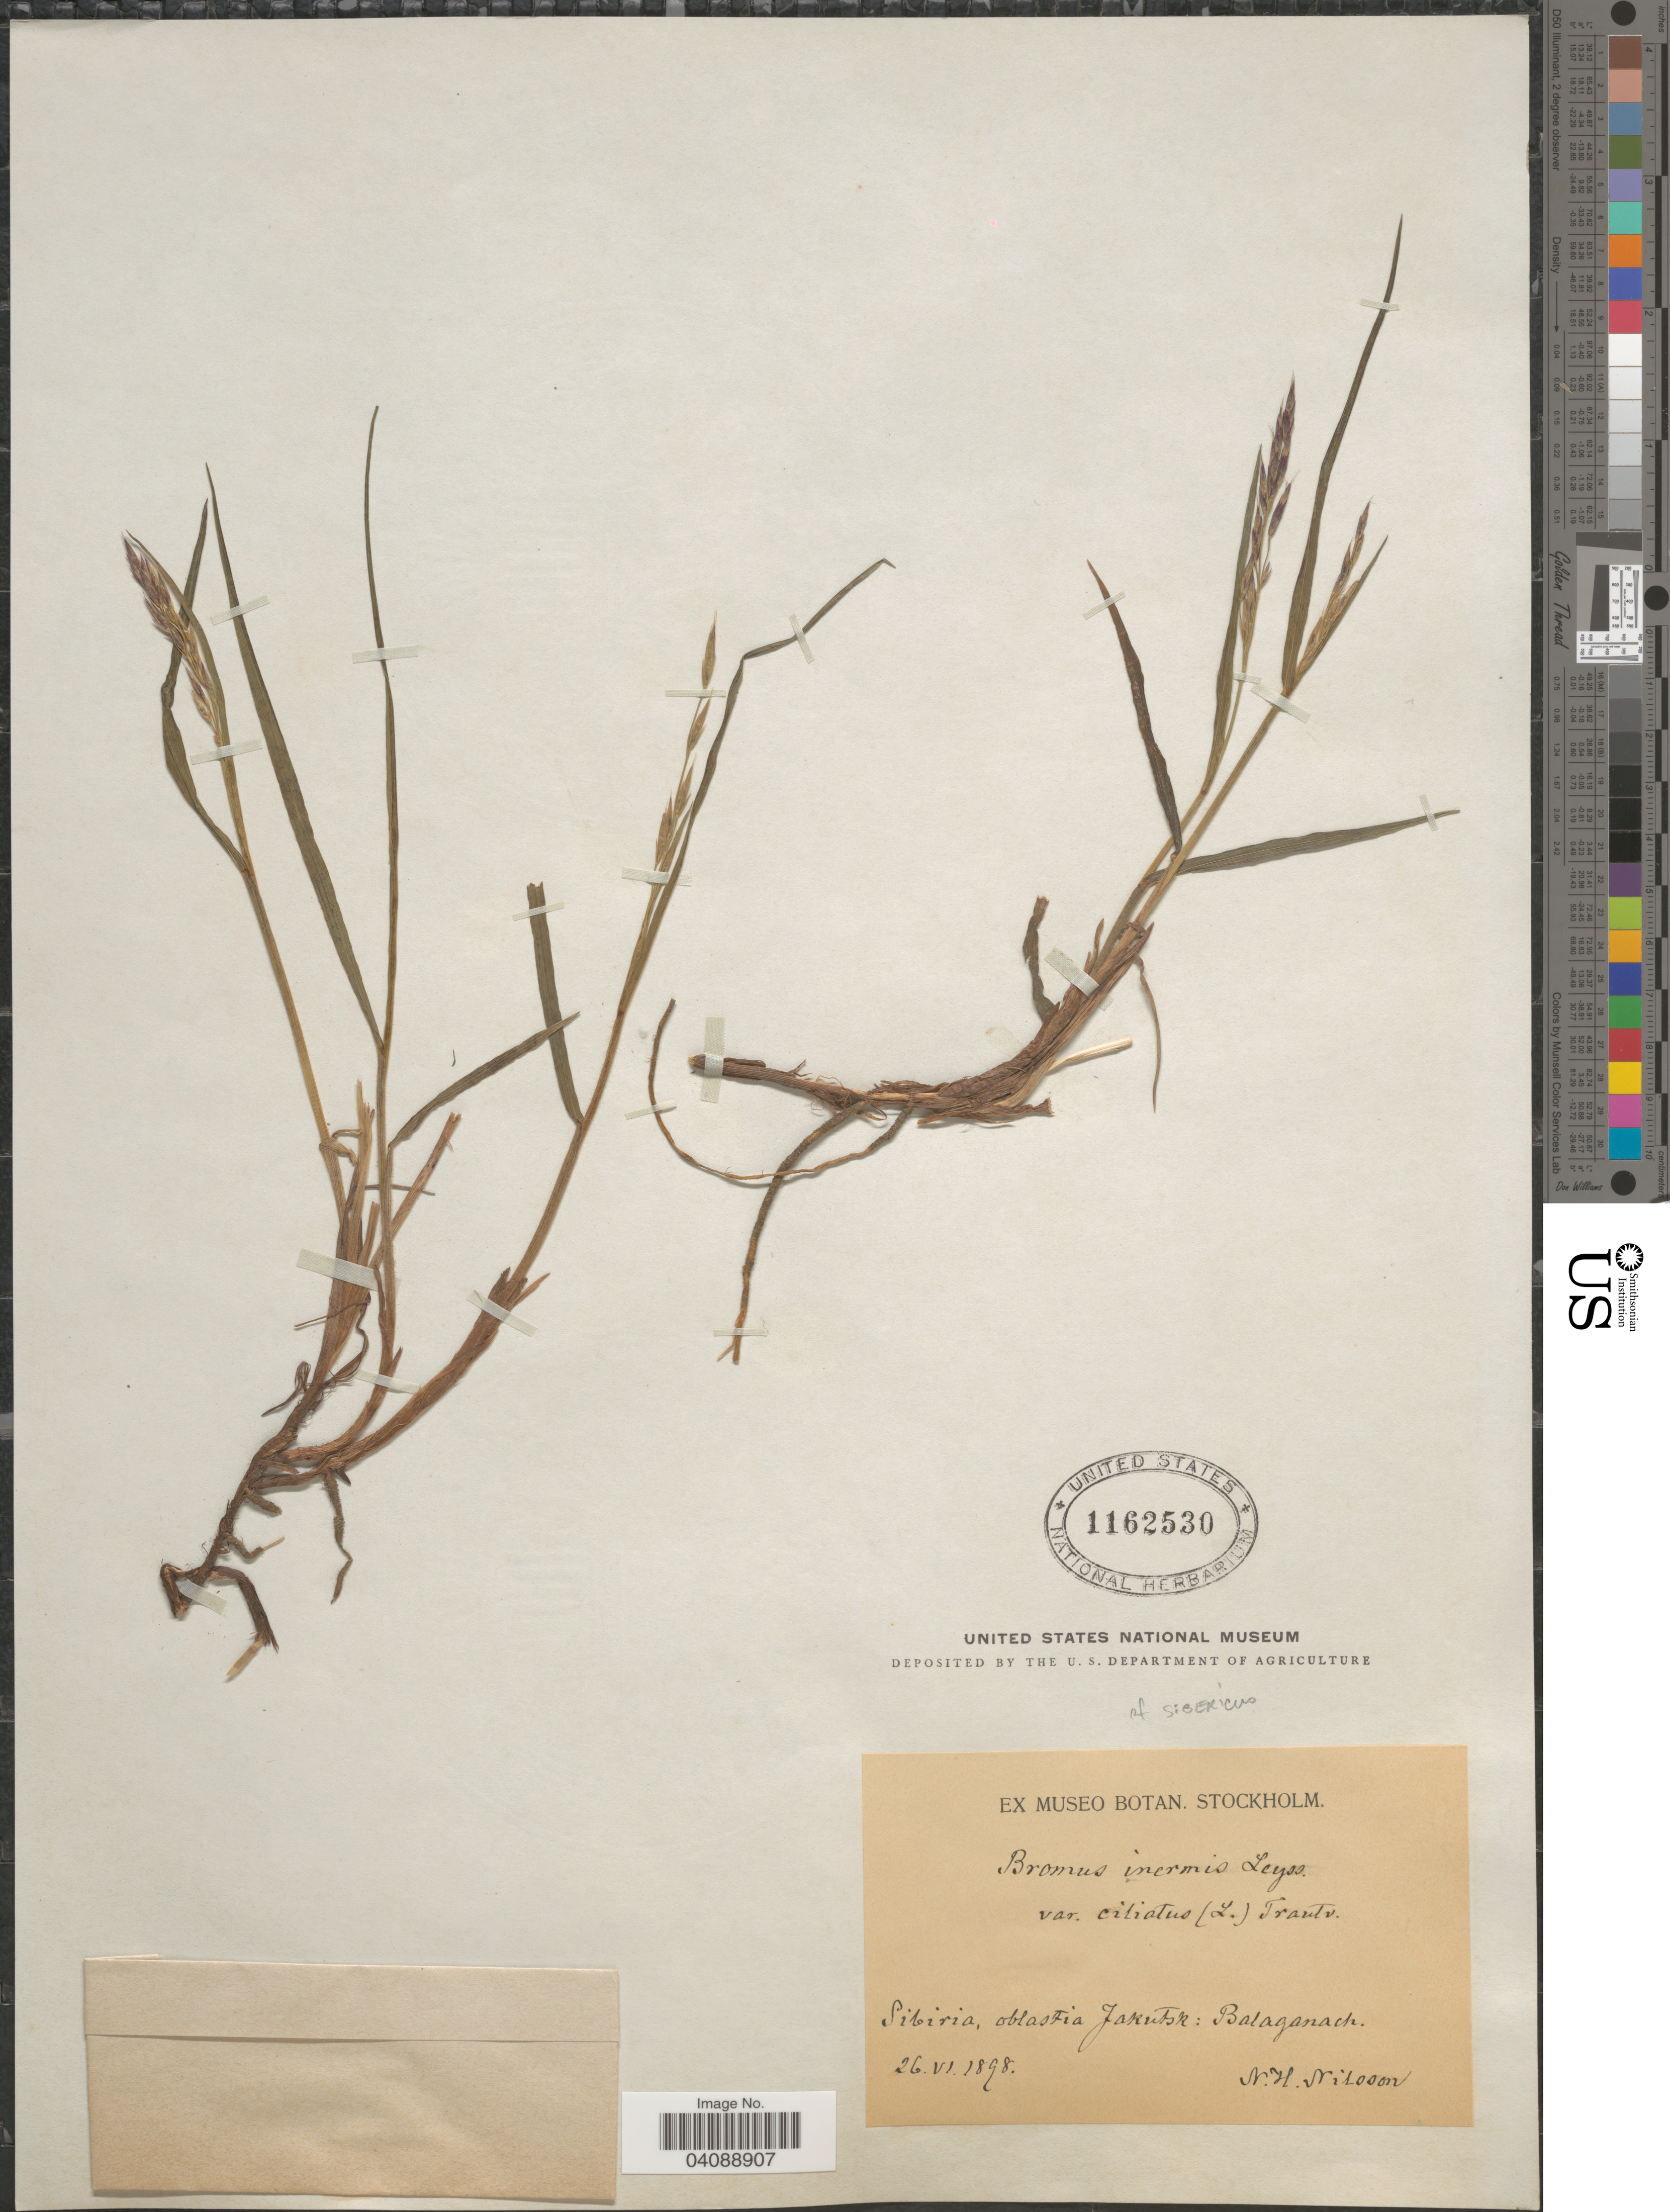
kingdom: Plantae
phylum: Tracheophyta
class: Liliopsida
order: Poales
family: Poaceae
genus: Bromus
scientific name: Bromus inermis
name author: Leyss.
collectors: N. H. Nilsson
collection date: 1898-06-26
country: Russian Federation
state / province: Sakha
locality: Siberia, oblastia Jakutsk: Balaganach.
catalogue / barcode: US 1162530